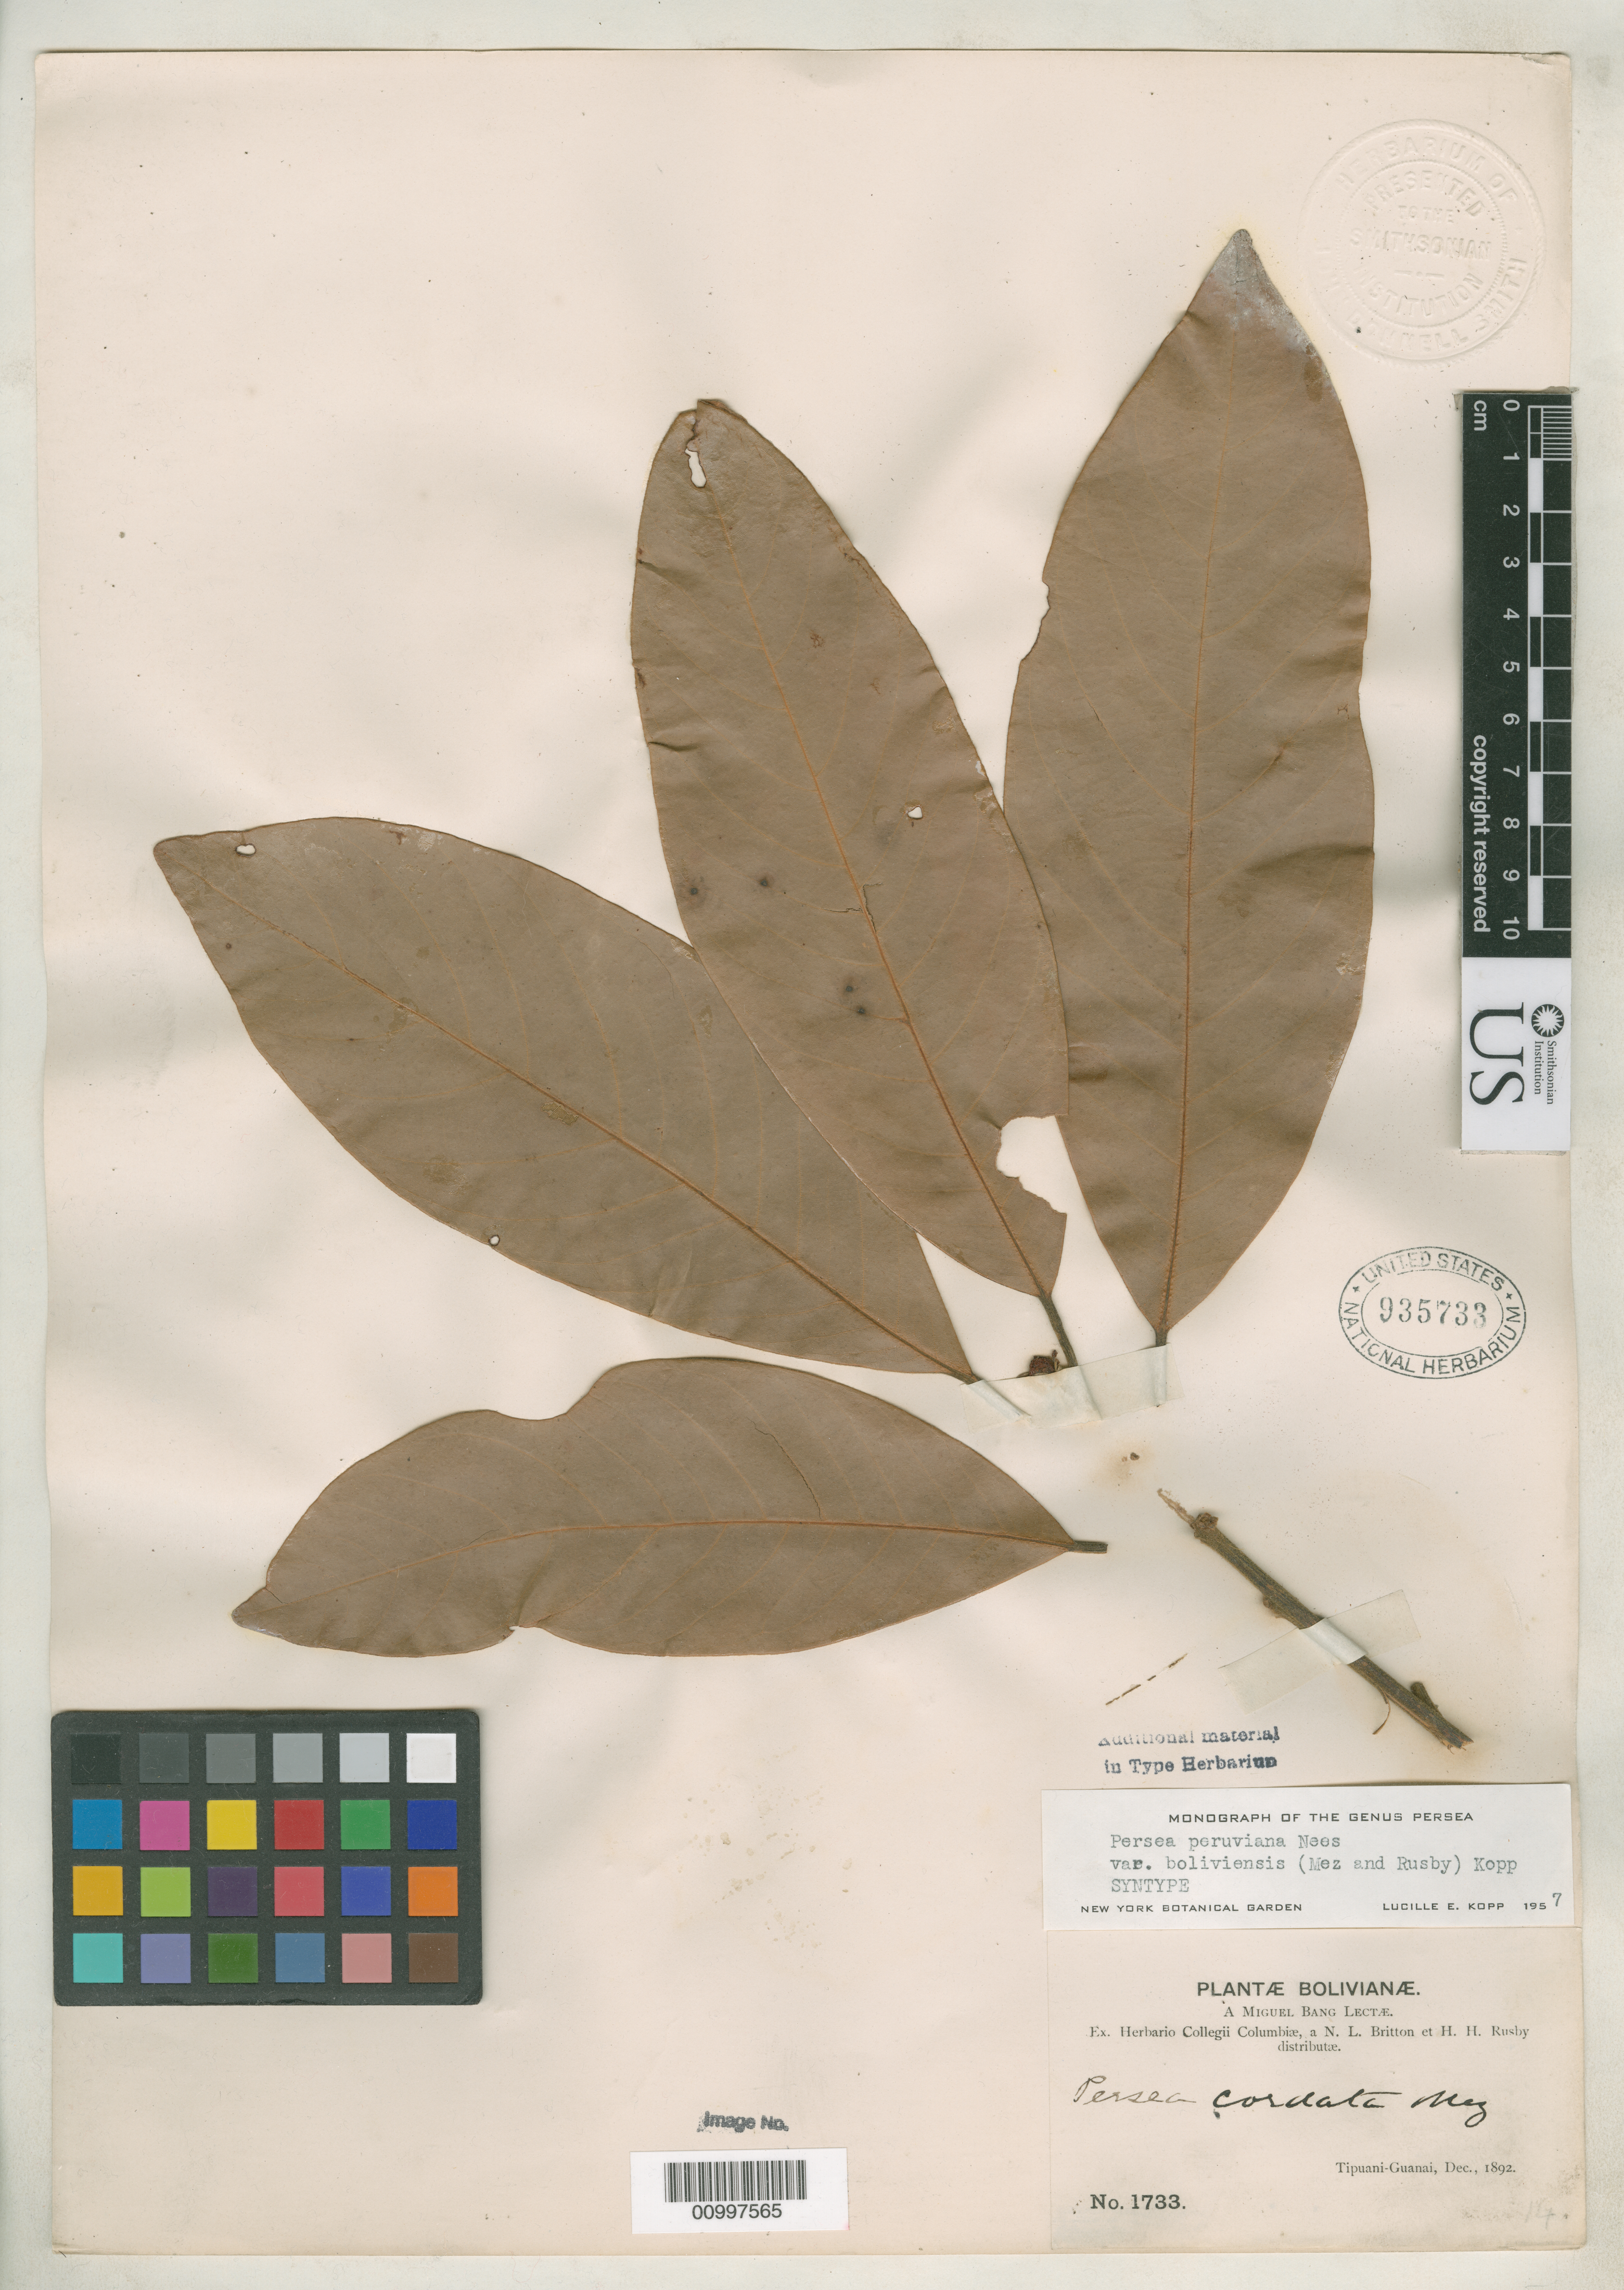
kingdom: Plantae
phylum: Tracheophyta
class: Magnoliopsida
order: Laurales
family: Lauraceae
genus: Persea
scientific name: Persea boliviensis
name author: Mez & Rusby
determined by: Kopp, L. E., (NY), New York Botanical Garden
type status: Syntype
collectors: M. Bang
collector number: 1733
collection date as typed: Dec 1892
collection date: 1892-12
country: Bolivia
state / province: La Paz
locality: Tipuani-Guanai.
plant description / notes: Lectotype collection is Bang 1657 as designated by L.E. Kopp, Mem. New York Bot. Gard. 14(1): 84 (1966).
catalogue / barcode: US 935733